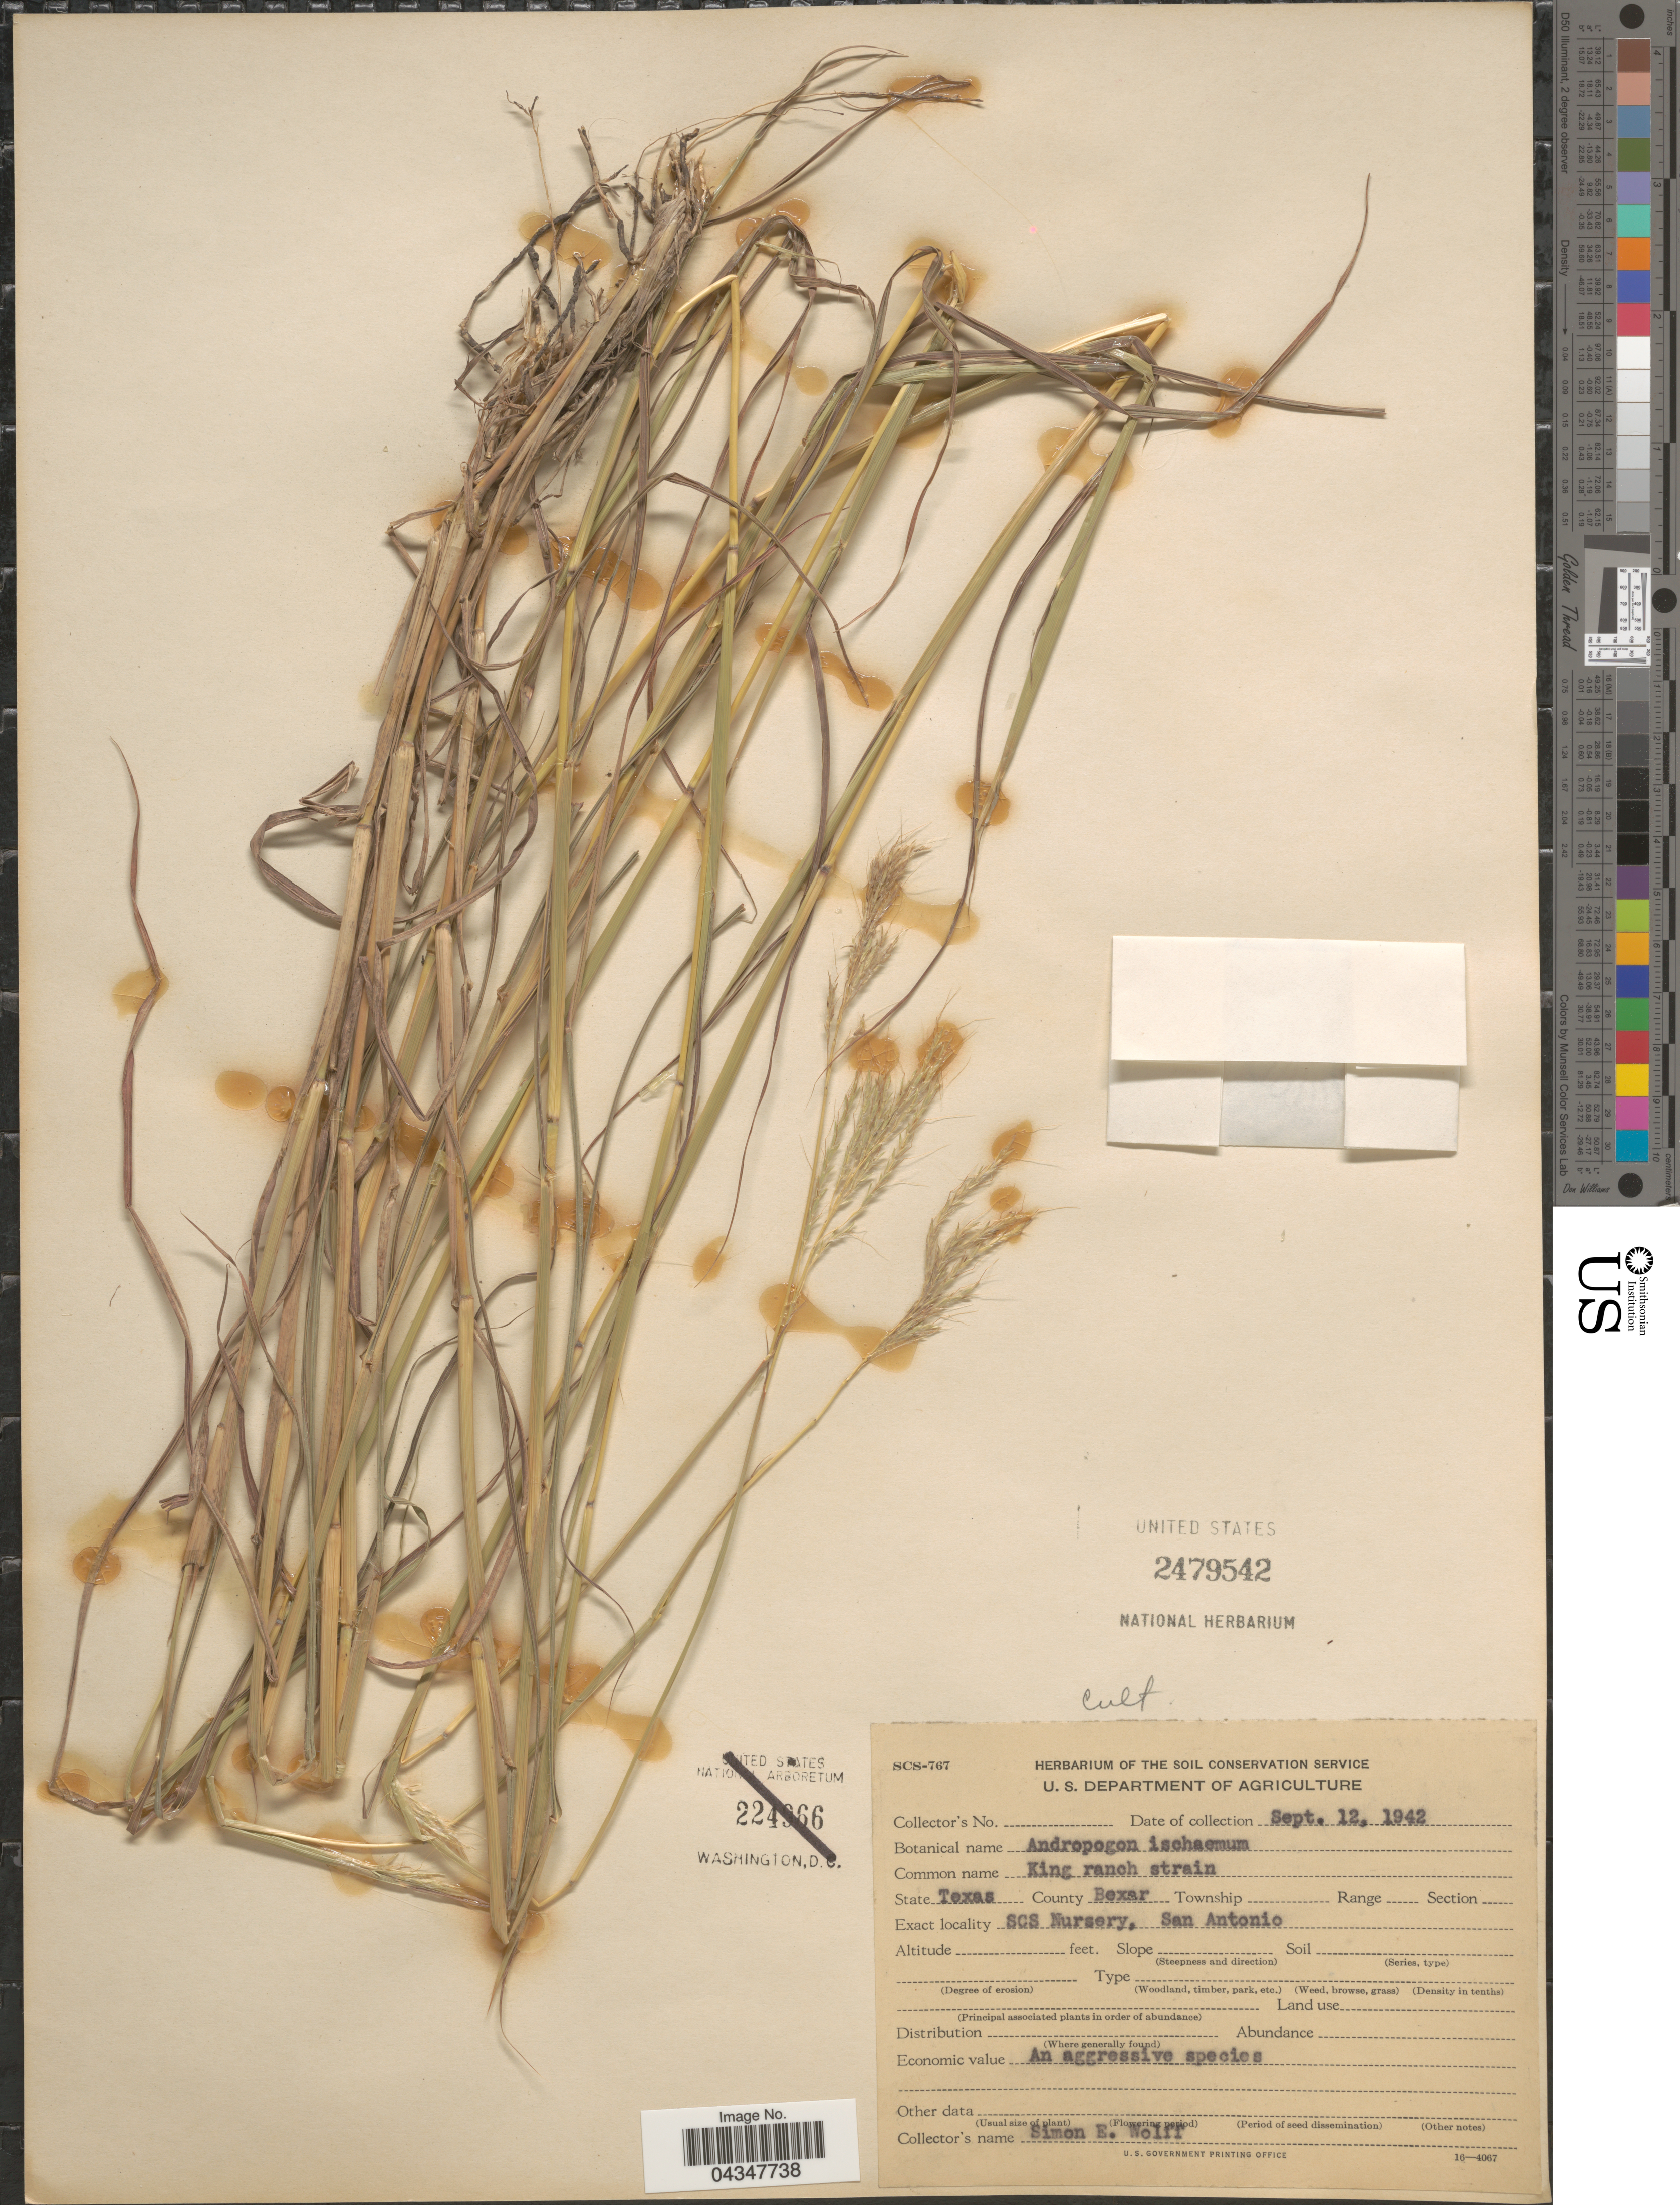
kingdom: Plantae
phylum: Tracheophyta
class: Liliopsida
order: Poales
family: Poaceae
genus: Bothriochloa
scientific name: Bothriochloa ischaemum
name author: (L.) Keng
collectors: S. E. Wolff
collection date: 1942-09-12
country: United States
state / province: Texas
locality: County Bexar. SCS Nursery, San Antonio.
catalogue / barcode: US 2479542